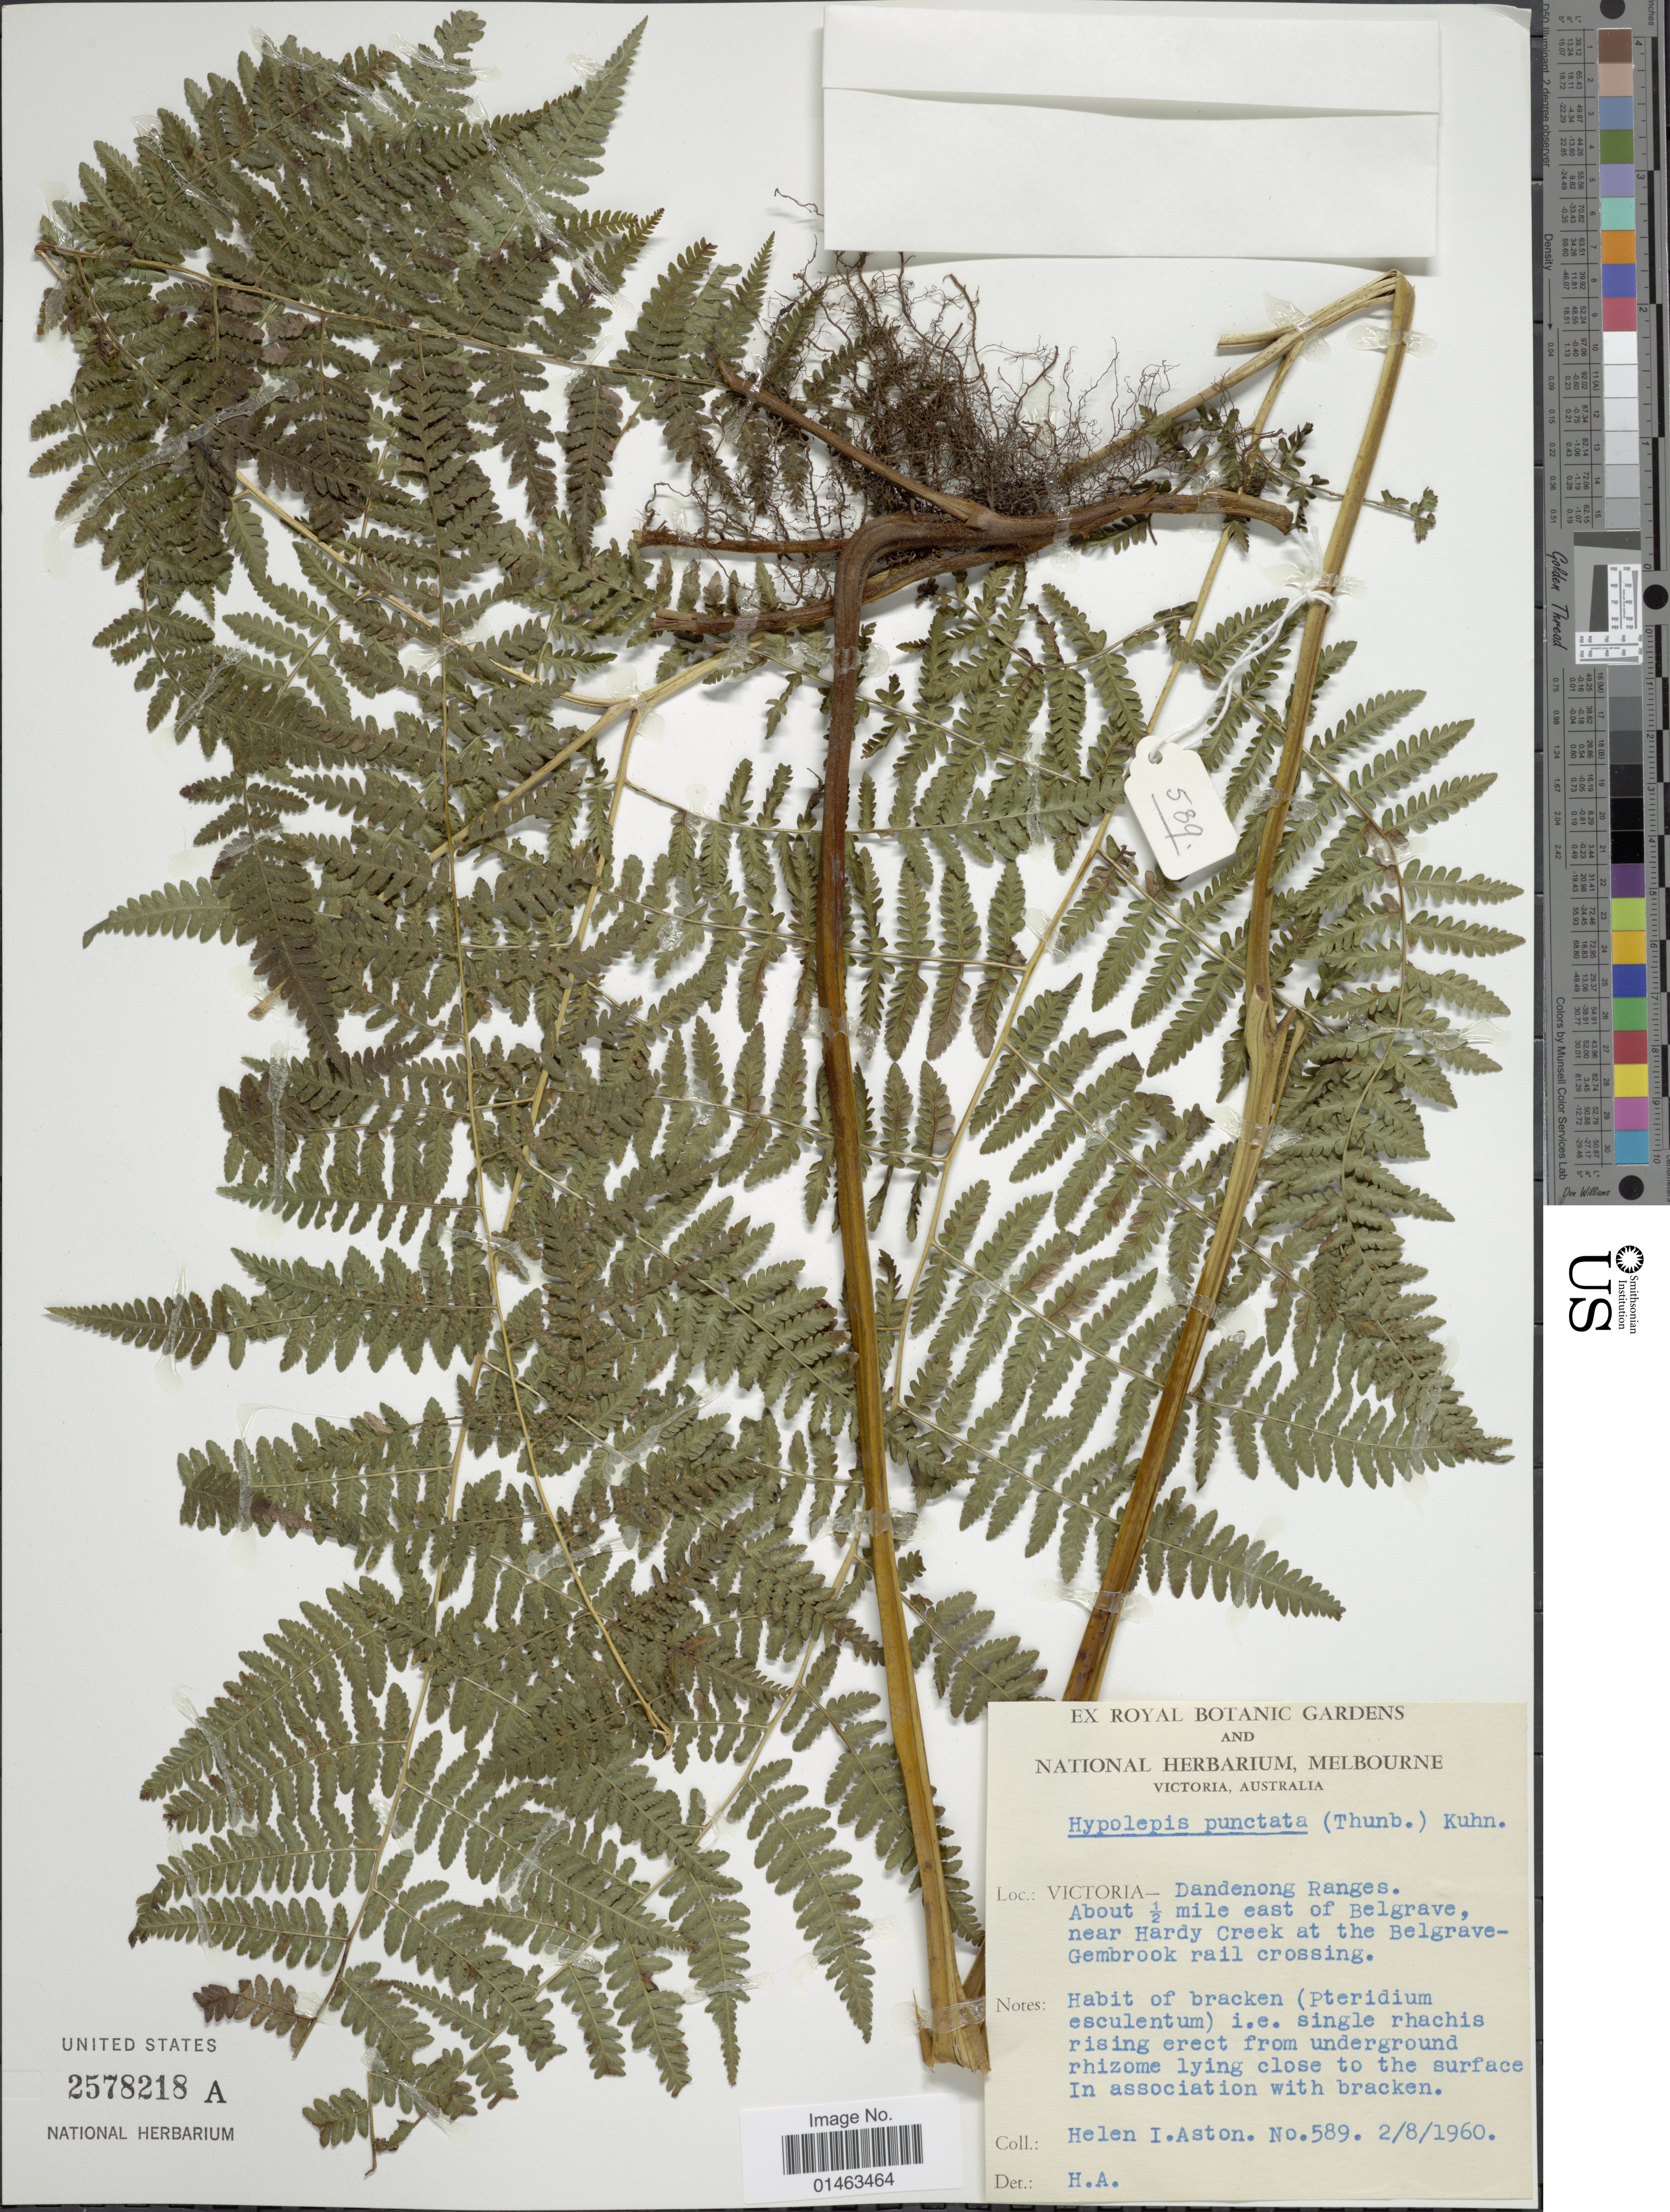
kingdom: Plantae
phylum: Tracheophyta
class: Polypodiopsida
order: Polypodiales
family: Dennstaedtiaceae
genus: Hypolepis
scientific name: Hypolepis punctata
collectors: H. I. Aston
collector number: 589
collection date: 1960-08-02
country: Australia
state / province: Victoria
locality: Victoria - Dandenong Ranges. About 1/2 mile east of Belgrave, near Hardy Creek at the Belgrave-Gembrook rail crossing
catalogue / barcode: US 2578218A